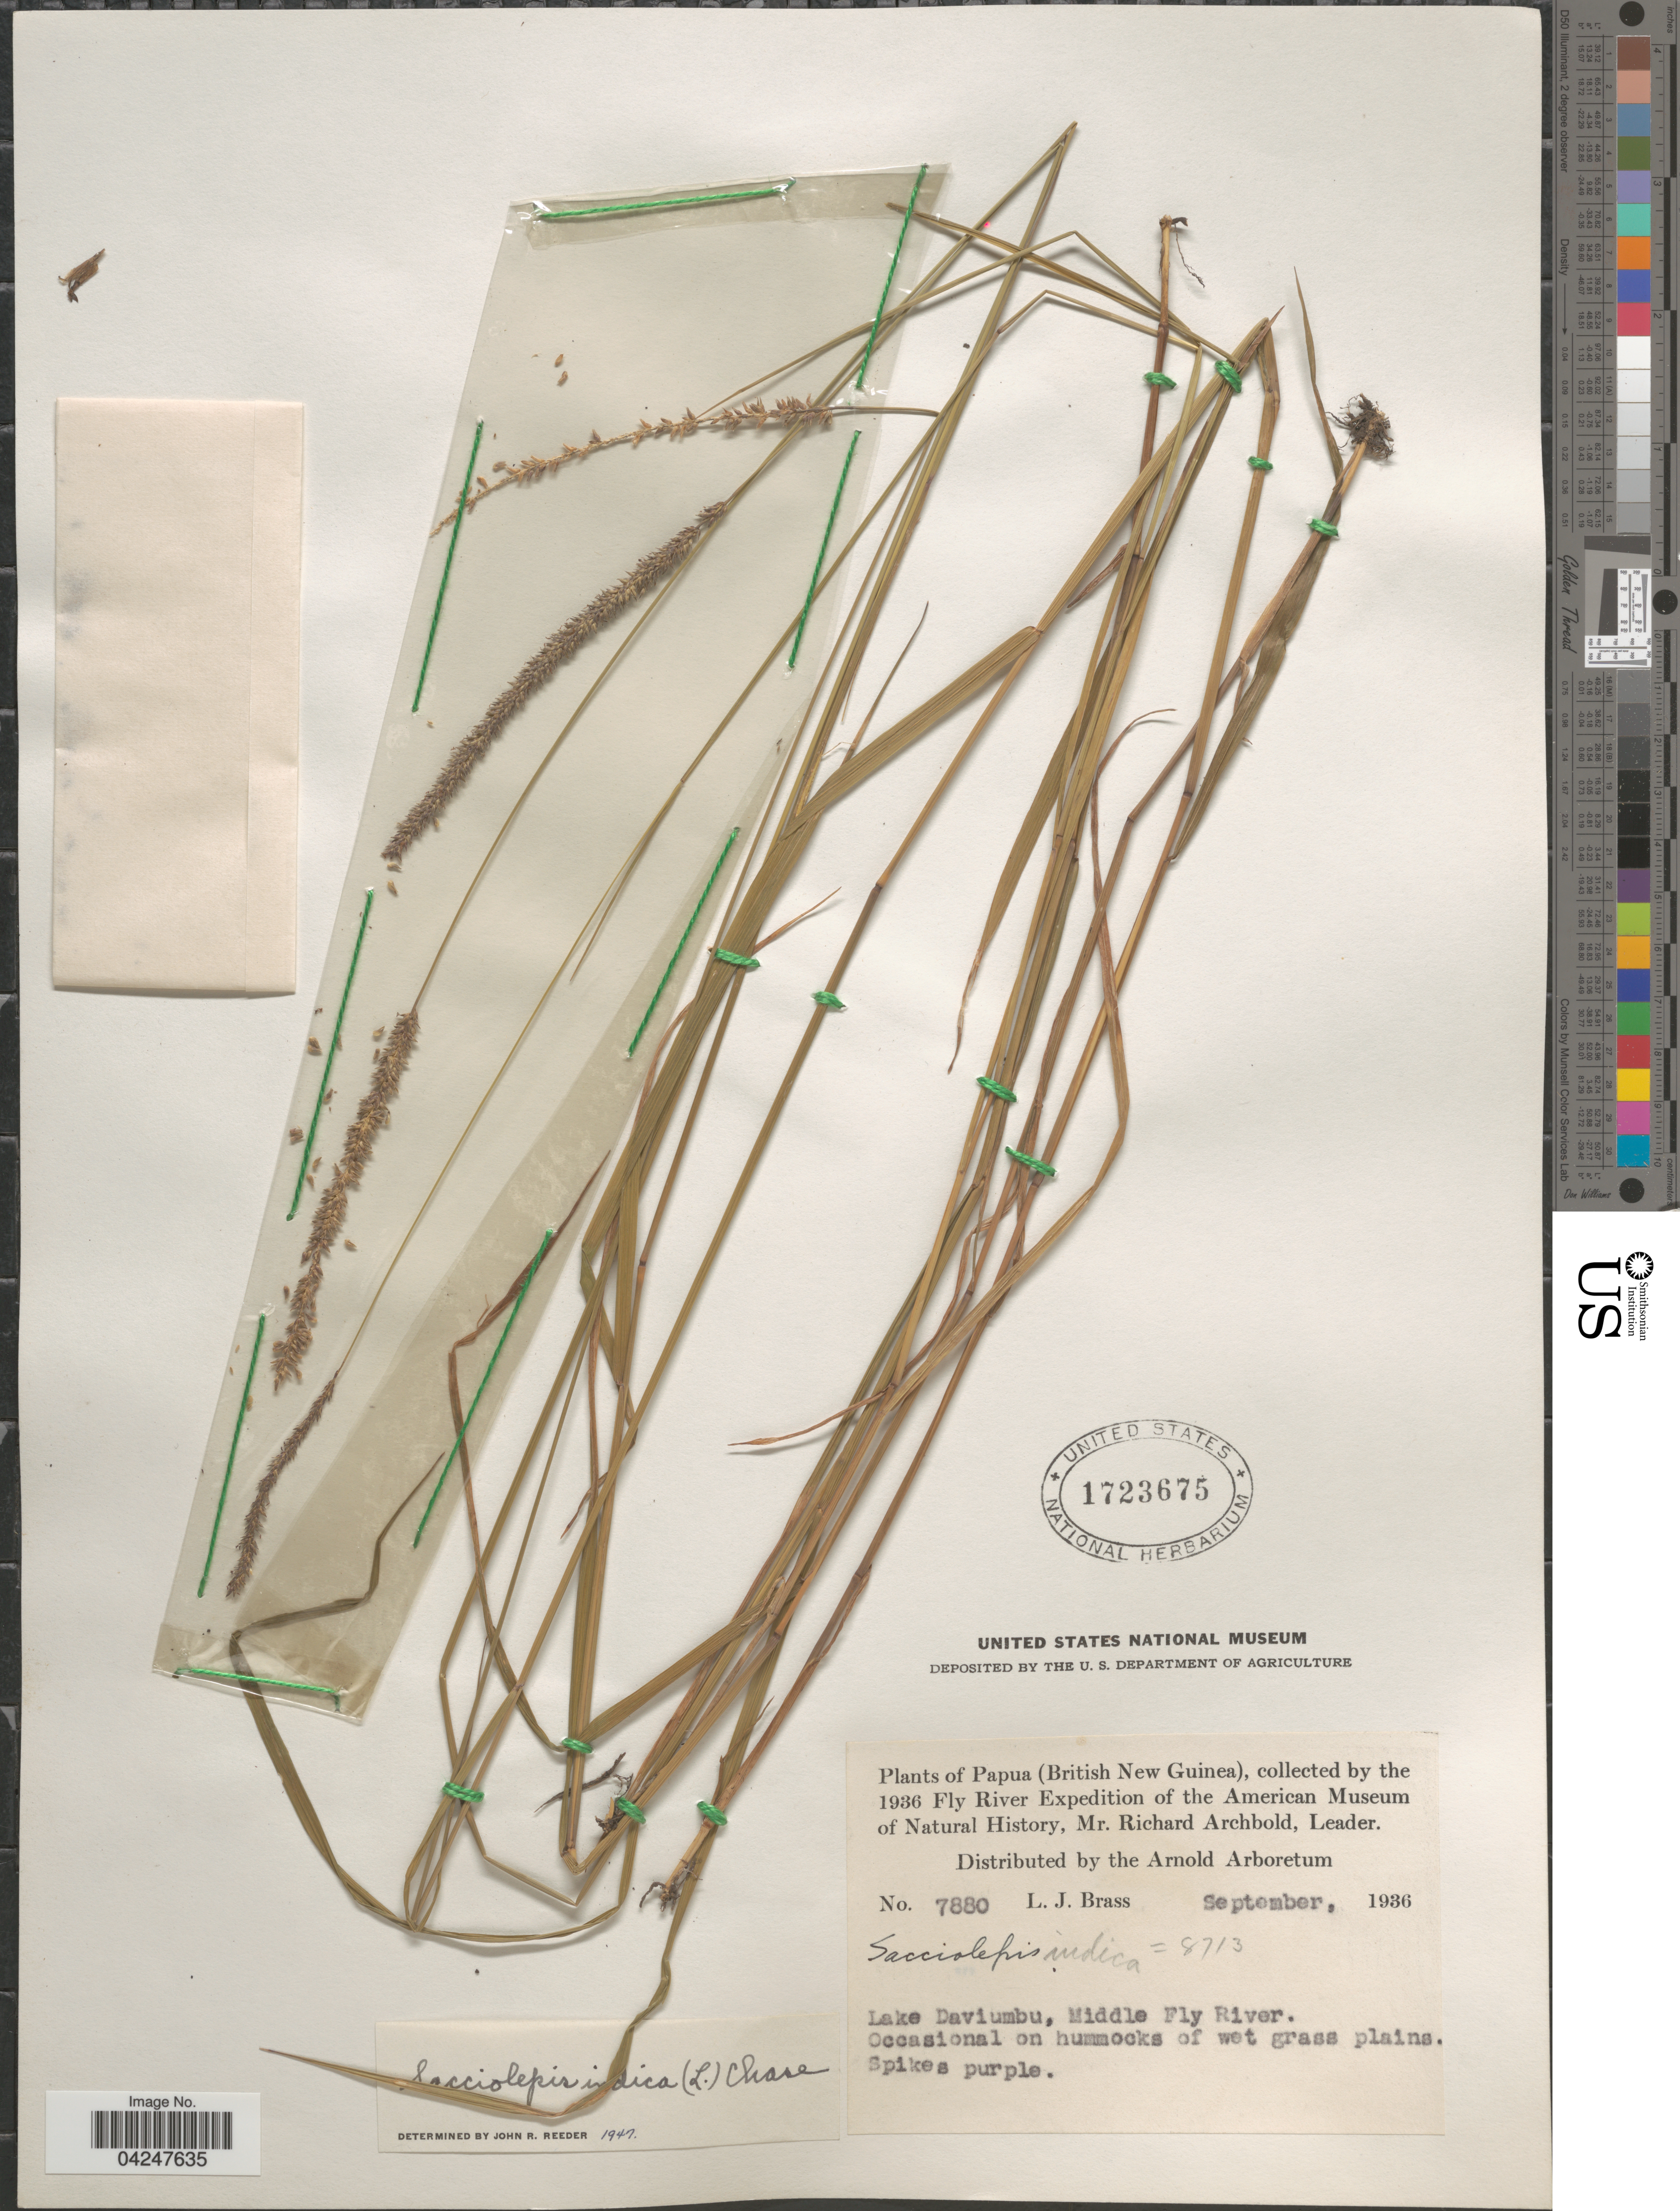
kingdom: Plantae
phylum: Tracheophyta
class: Liliopsida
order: Poales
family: Poaceae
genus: Sacciolepis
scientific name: Sacciolepis indica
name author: (L.) Chase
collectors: L. J. Brass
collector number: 7880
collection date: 1936-09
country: Papua New Guinea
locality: Papua (British New Guinea). 1936 Fly River Expedition of the American Museum of Natural History. Lake Daviumbu, Middle Fly River.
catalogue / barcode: US 1723675